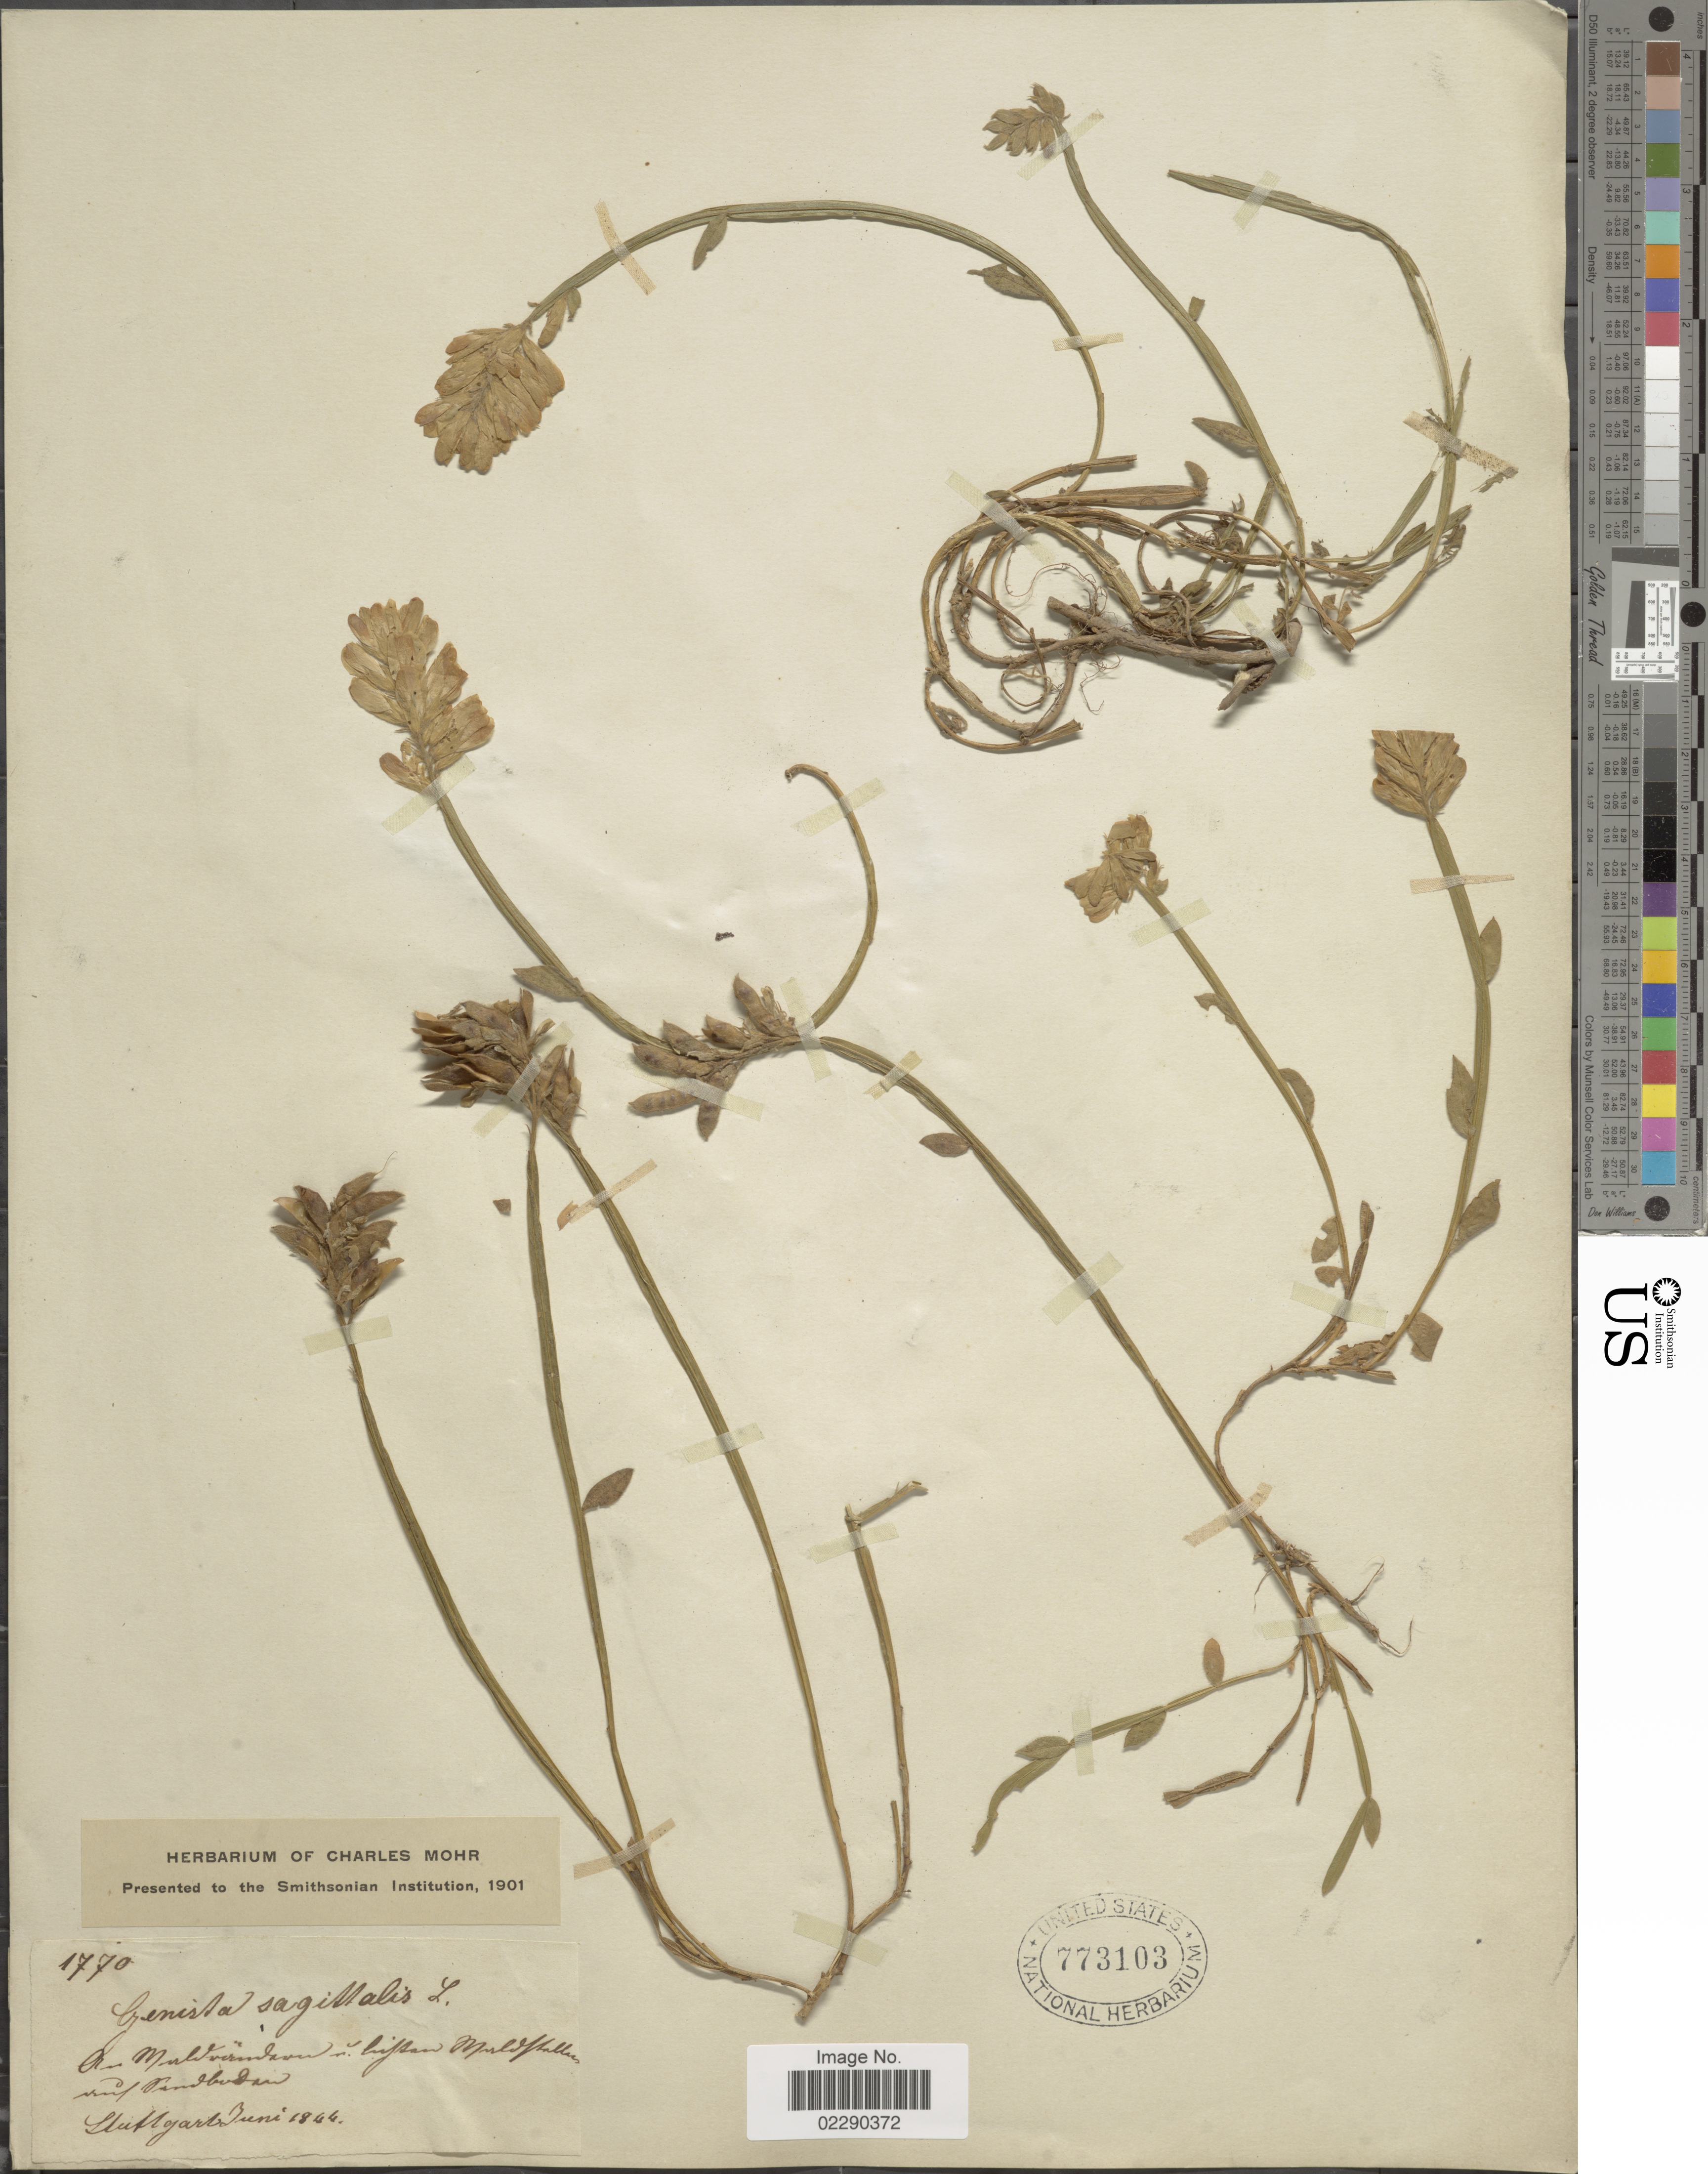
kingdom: Plantae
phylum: Tracheophyta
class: Magnoliopsida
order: Fabales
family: Fabaceae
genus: Genista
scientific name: Genista sagittalis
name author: L.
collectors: Stuttgardt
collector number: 1770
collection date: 1844-06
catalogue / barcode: US 773103